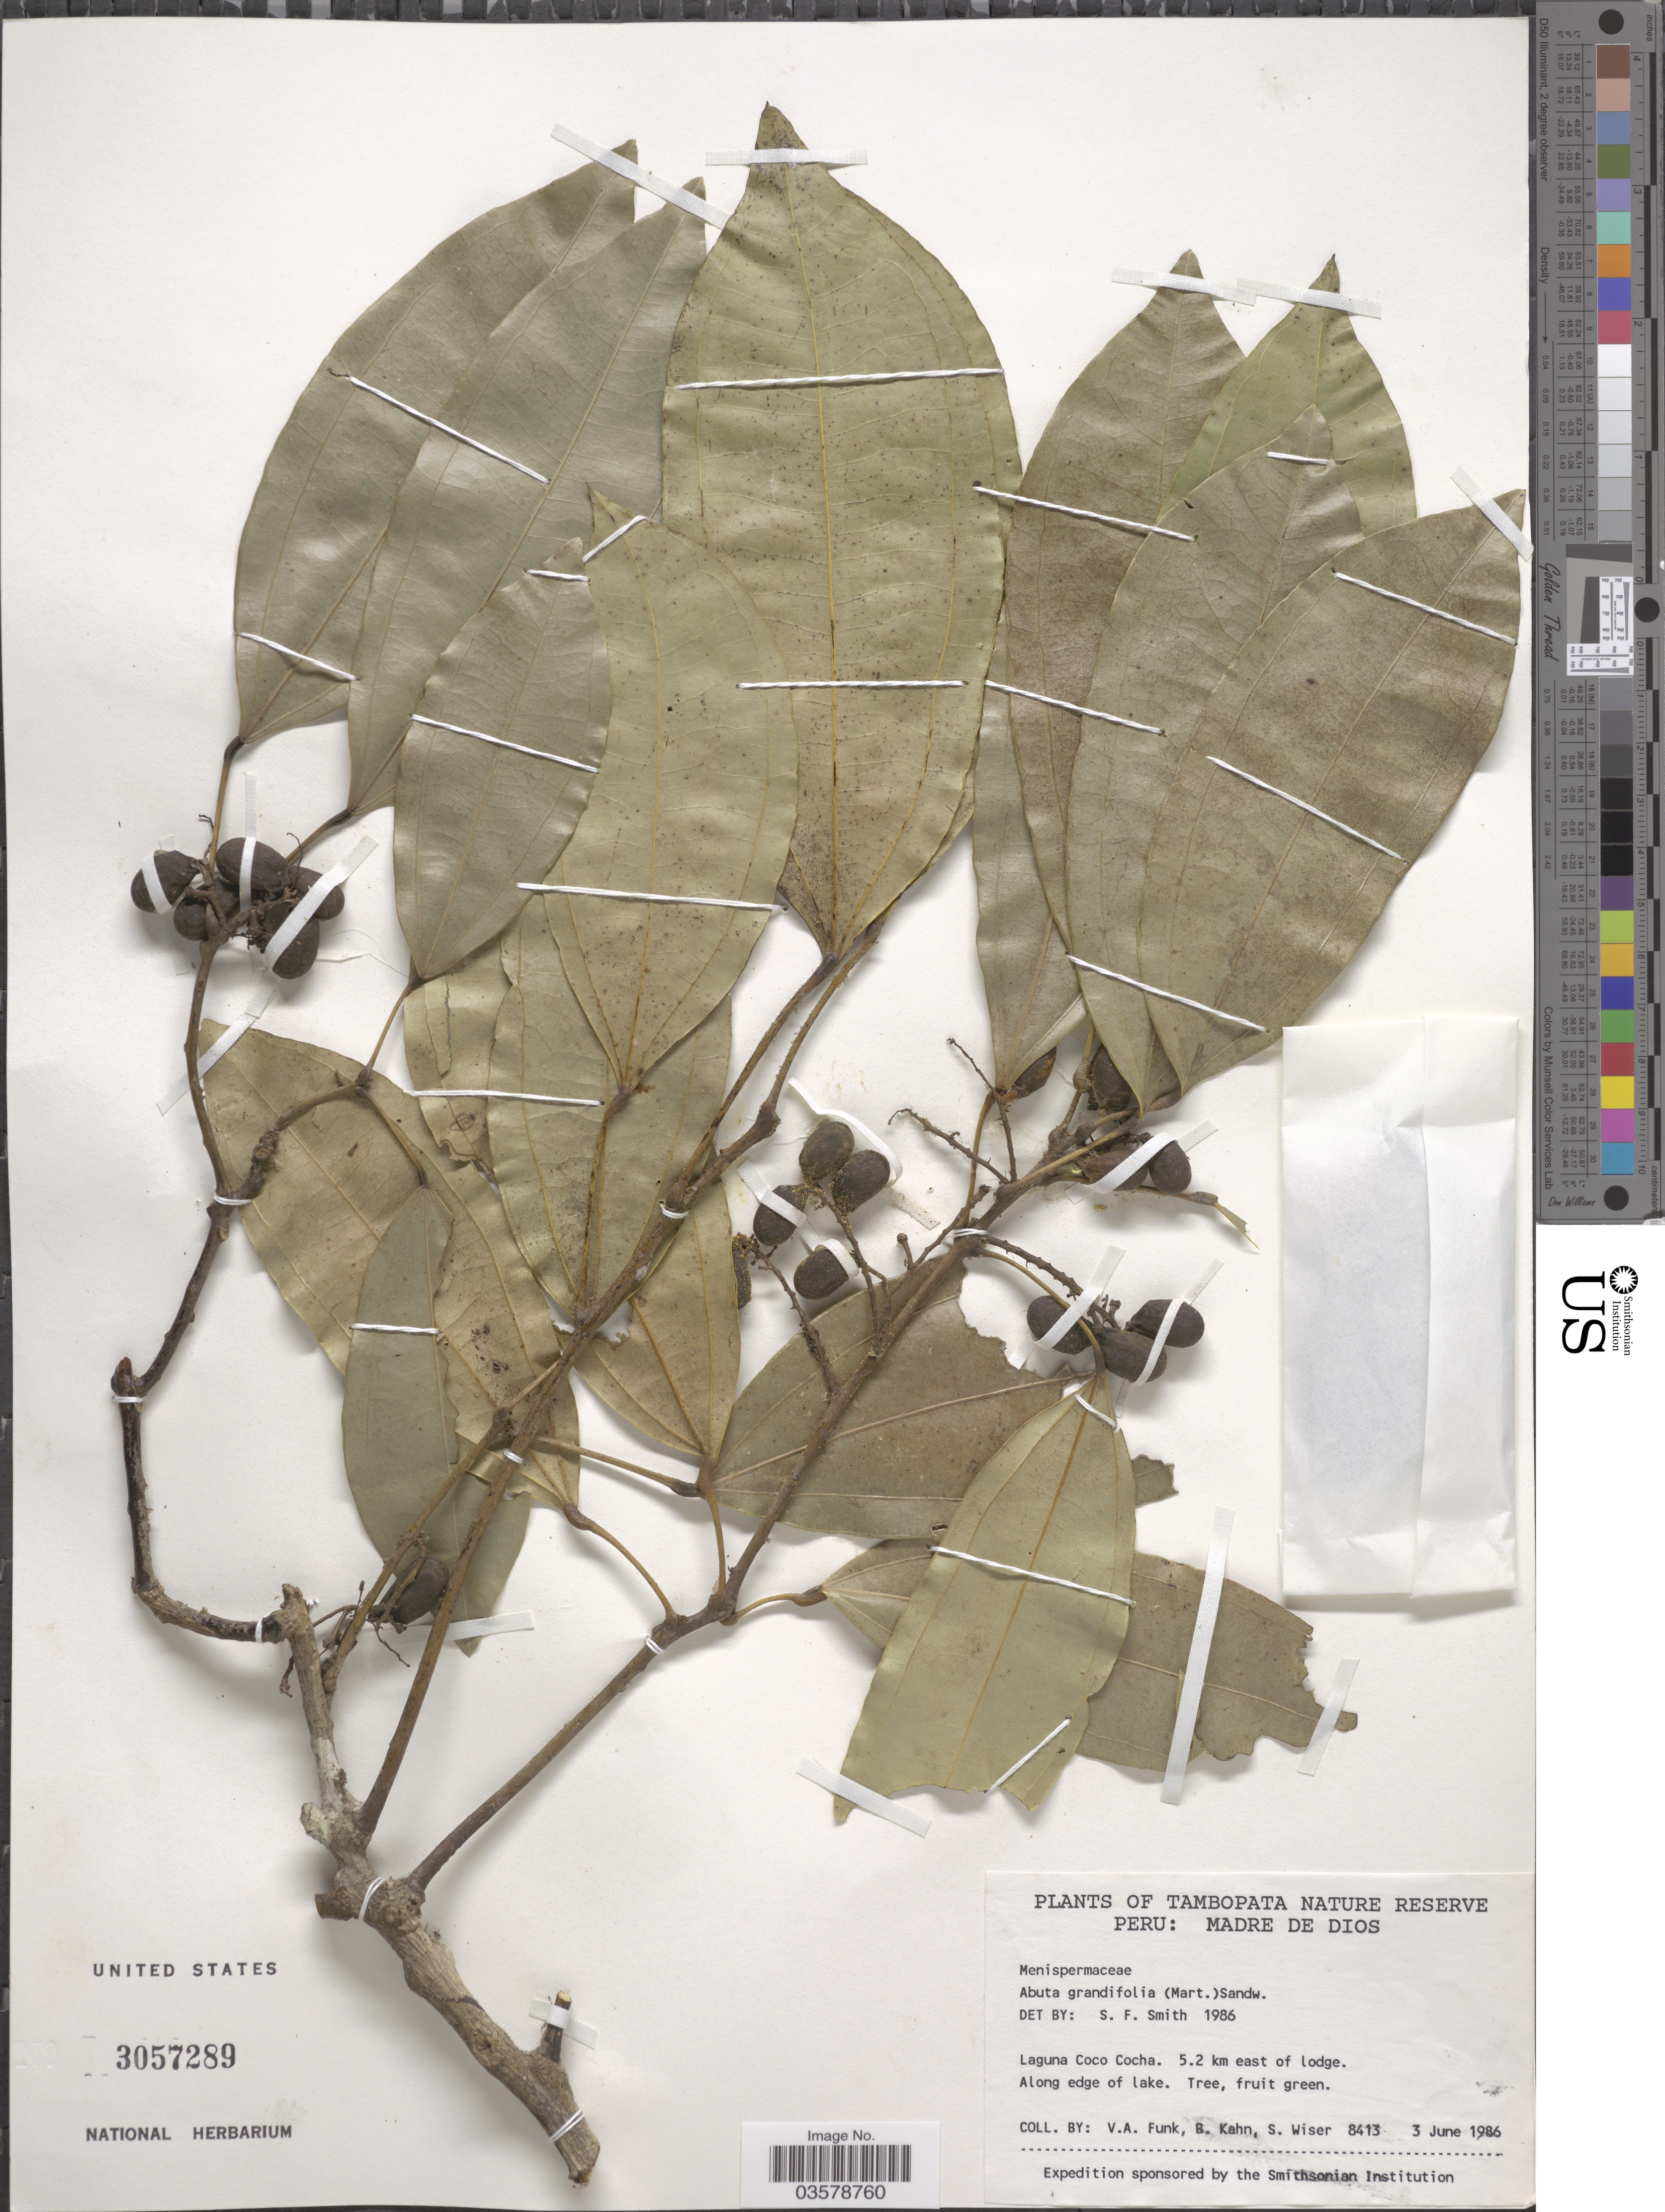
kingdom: Plantae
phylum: Tracheophyta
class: Magnoliopsida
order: Ranunculales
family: Menispermaceae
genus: Abuta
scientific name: Abuta grandifolia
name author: (Mart.) Sandwith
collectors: V. Funk, B. Kahn & S. Wiser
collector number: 8413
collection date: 1986-06-03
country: Peru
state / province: Madre de Dios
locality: Tambopata Nature Reserve. Laguna Coco Cocha. 5.2 km east of lodge. Along edge of lake.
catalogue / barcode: US 3057289